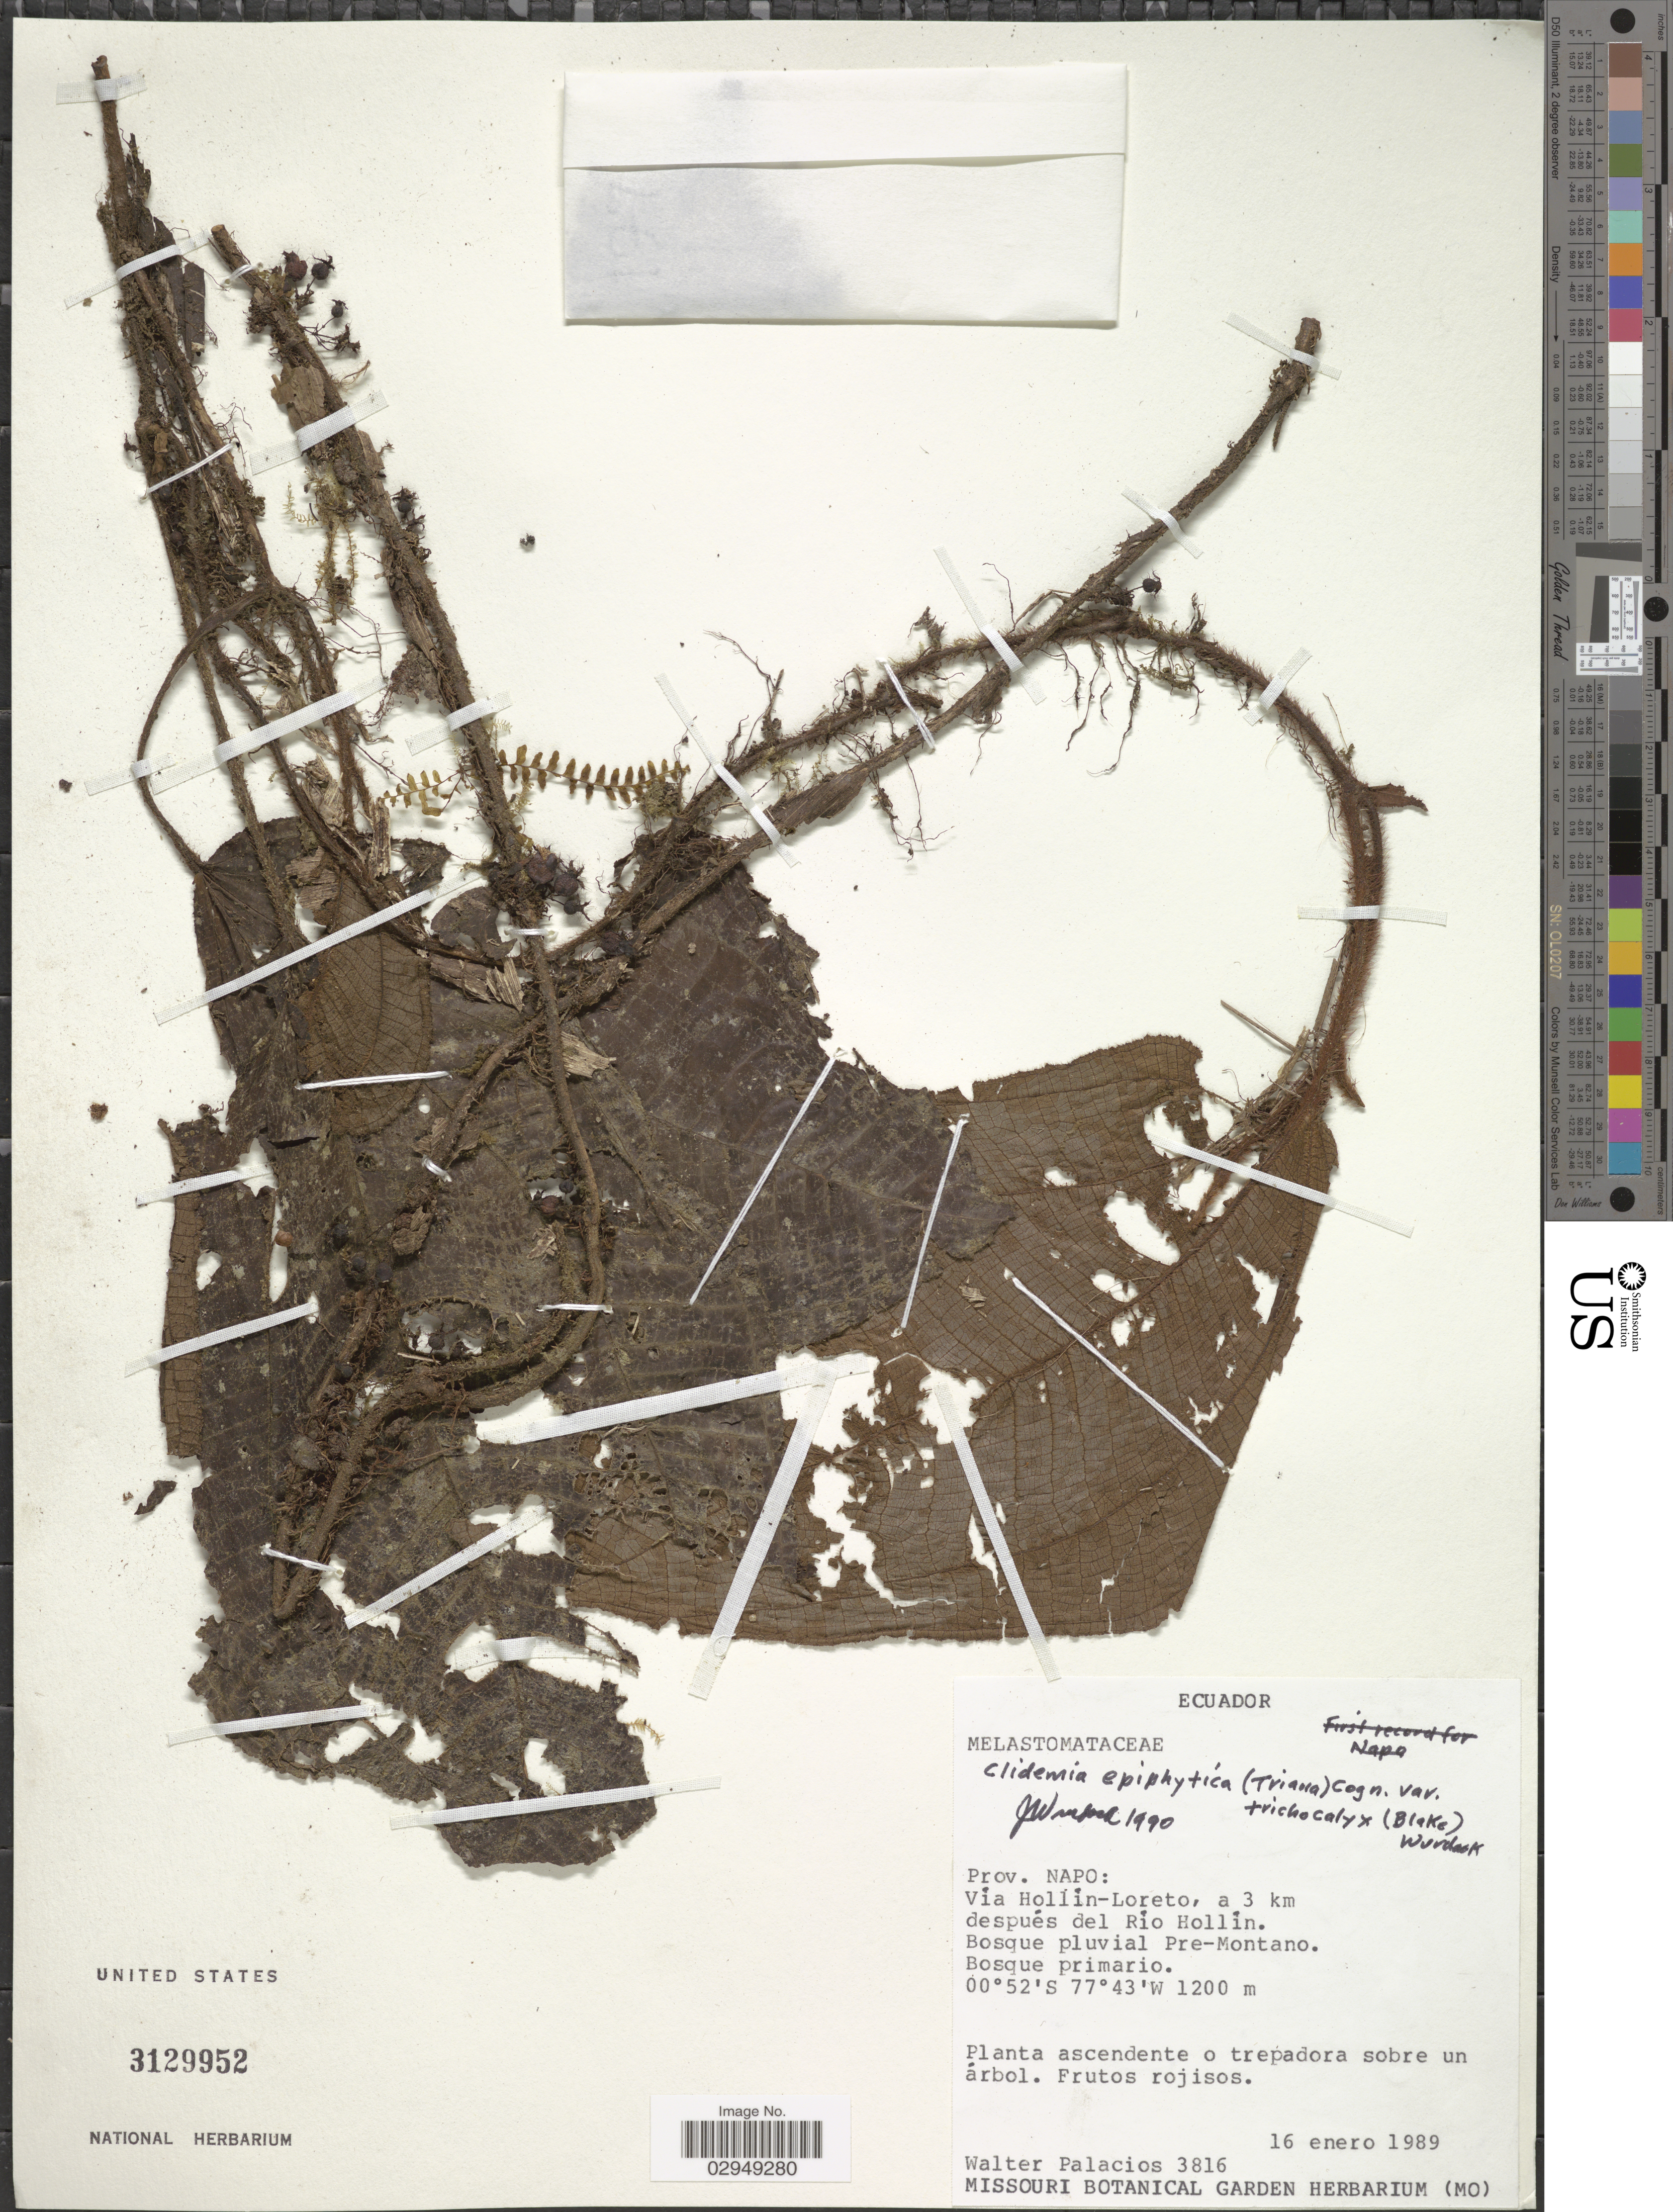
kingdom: Plantae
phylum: Tracheophyta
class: Magnoliopsida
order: Myrtales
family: Melastomataceae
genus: Clidemia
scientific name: Clidemia epiphytica var. trichocalyx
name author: (S.F. Blake) Wurdack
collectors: W. Palacios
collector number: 3816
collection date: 1989-01-16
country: Ecuador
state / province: Napo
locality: Prov. Napo: Vía Hollín-Loreto, a 3 km después del Río Hollín.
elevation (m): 1200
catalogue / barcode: US 3129952